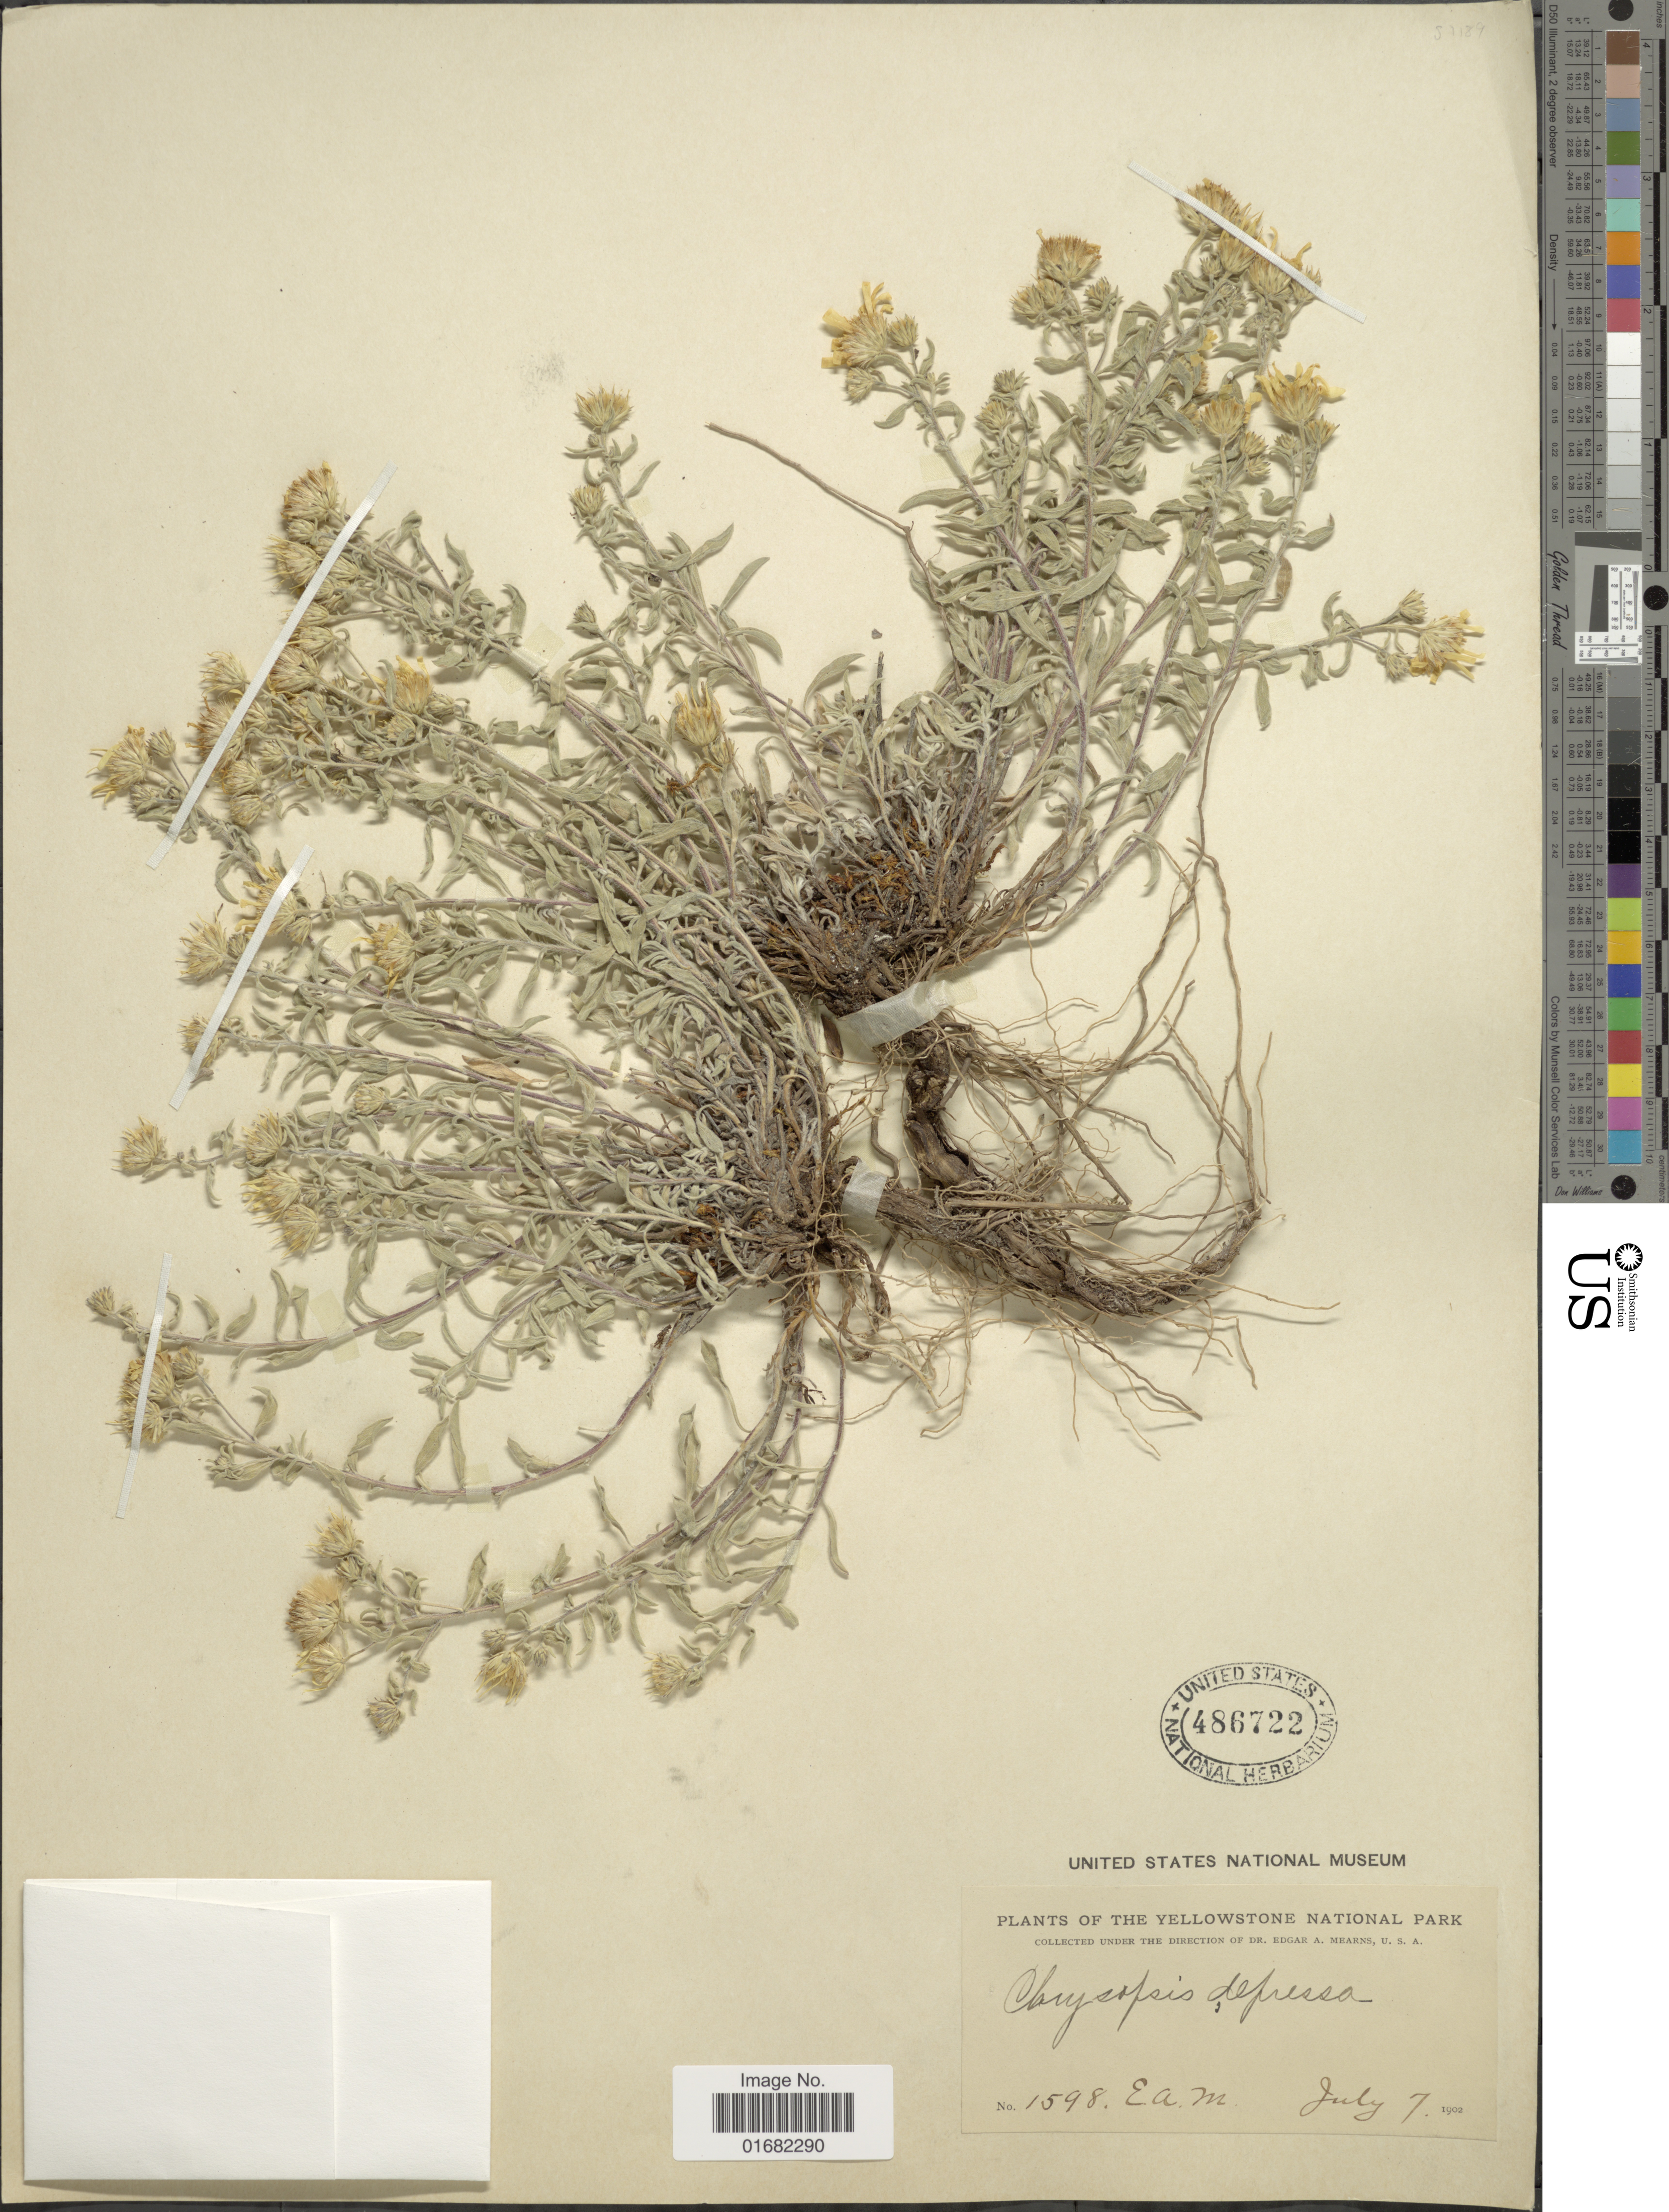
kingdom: Plantae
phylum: Tracheophyta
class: Magnoliopsida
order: Asterales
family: Asteraceae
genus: Heterotheca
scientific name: Heterotheca depressa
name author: (Rydb. ex Rydb.) Dorn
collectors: E. A. Mearns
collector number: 1598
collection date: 1902-07-07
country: United States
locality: Yellowstone National Park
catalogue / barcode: US 486722